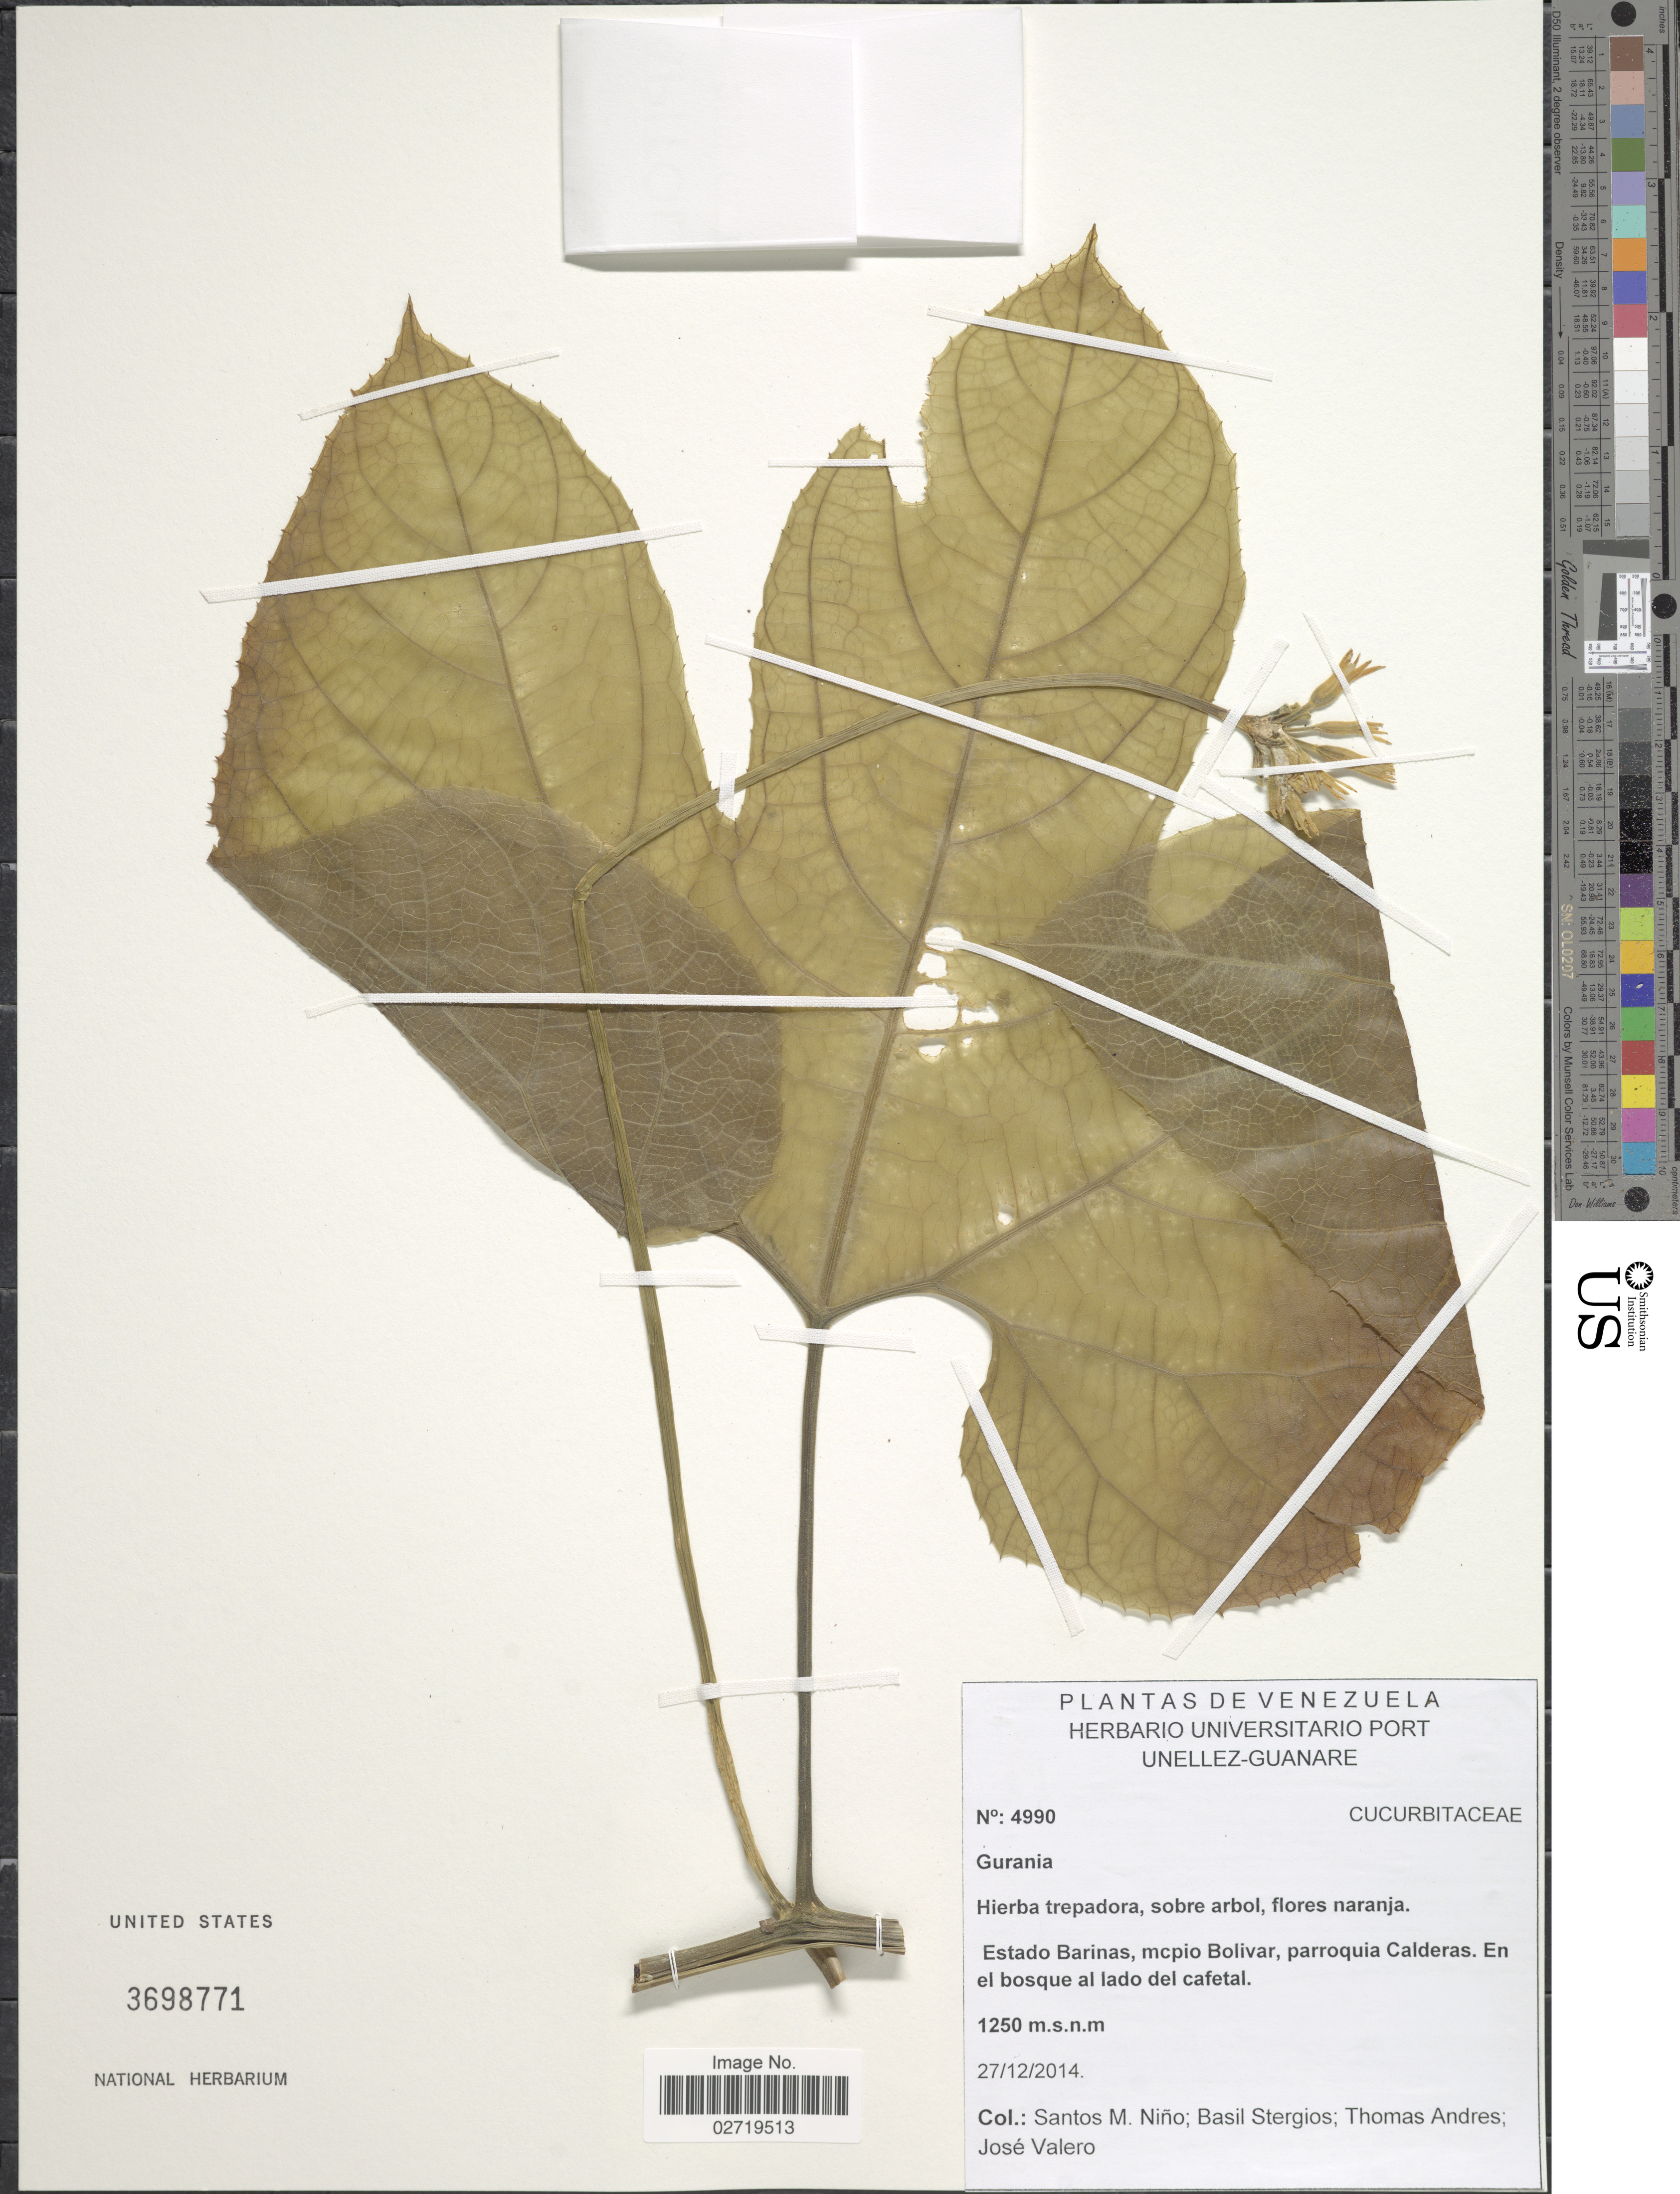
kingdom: Plantae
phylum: Tracheophyta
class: Magnoliopsida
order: Cucurbitales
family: Cucurbitaceae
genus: Gurania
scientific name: Gurania sp.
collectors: S. M. Niño, B. G. Stergios, T. Andres & J. Valero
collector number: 4990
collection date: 2014-12-27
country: Venezuela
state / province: Barinas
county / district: Bolívar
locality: Parroquia Calderas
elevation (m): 1250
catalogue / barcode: US 3698771